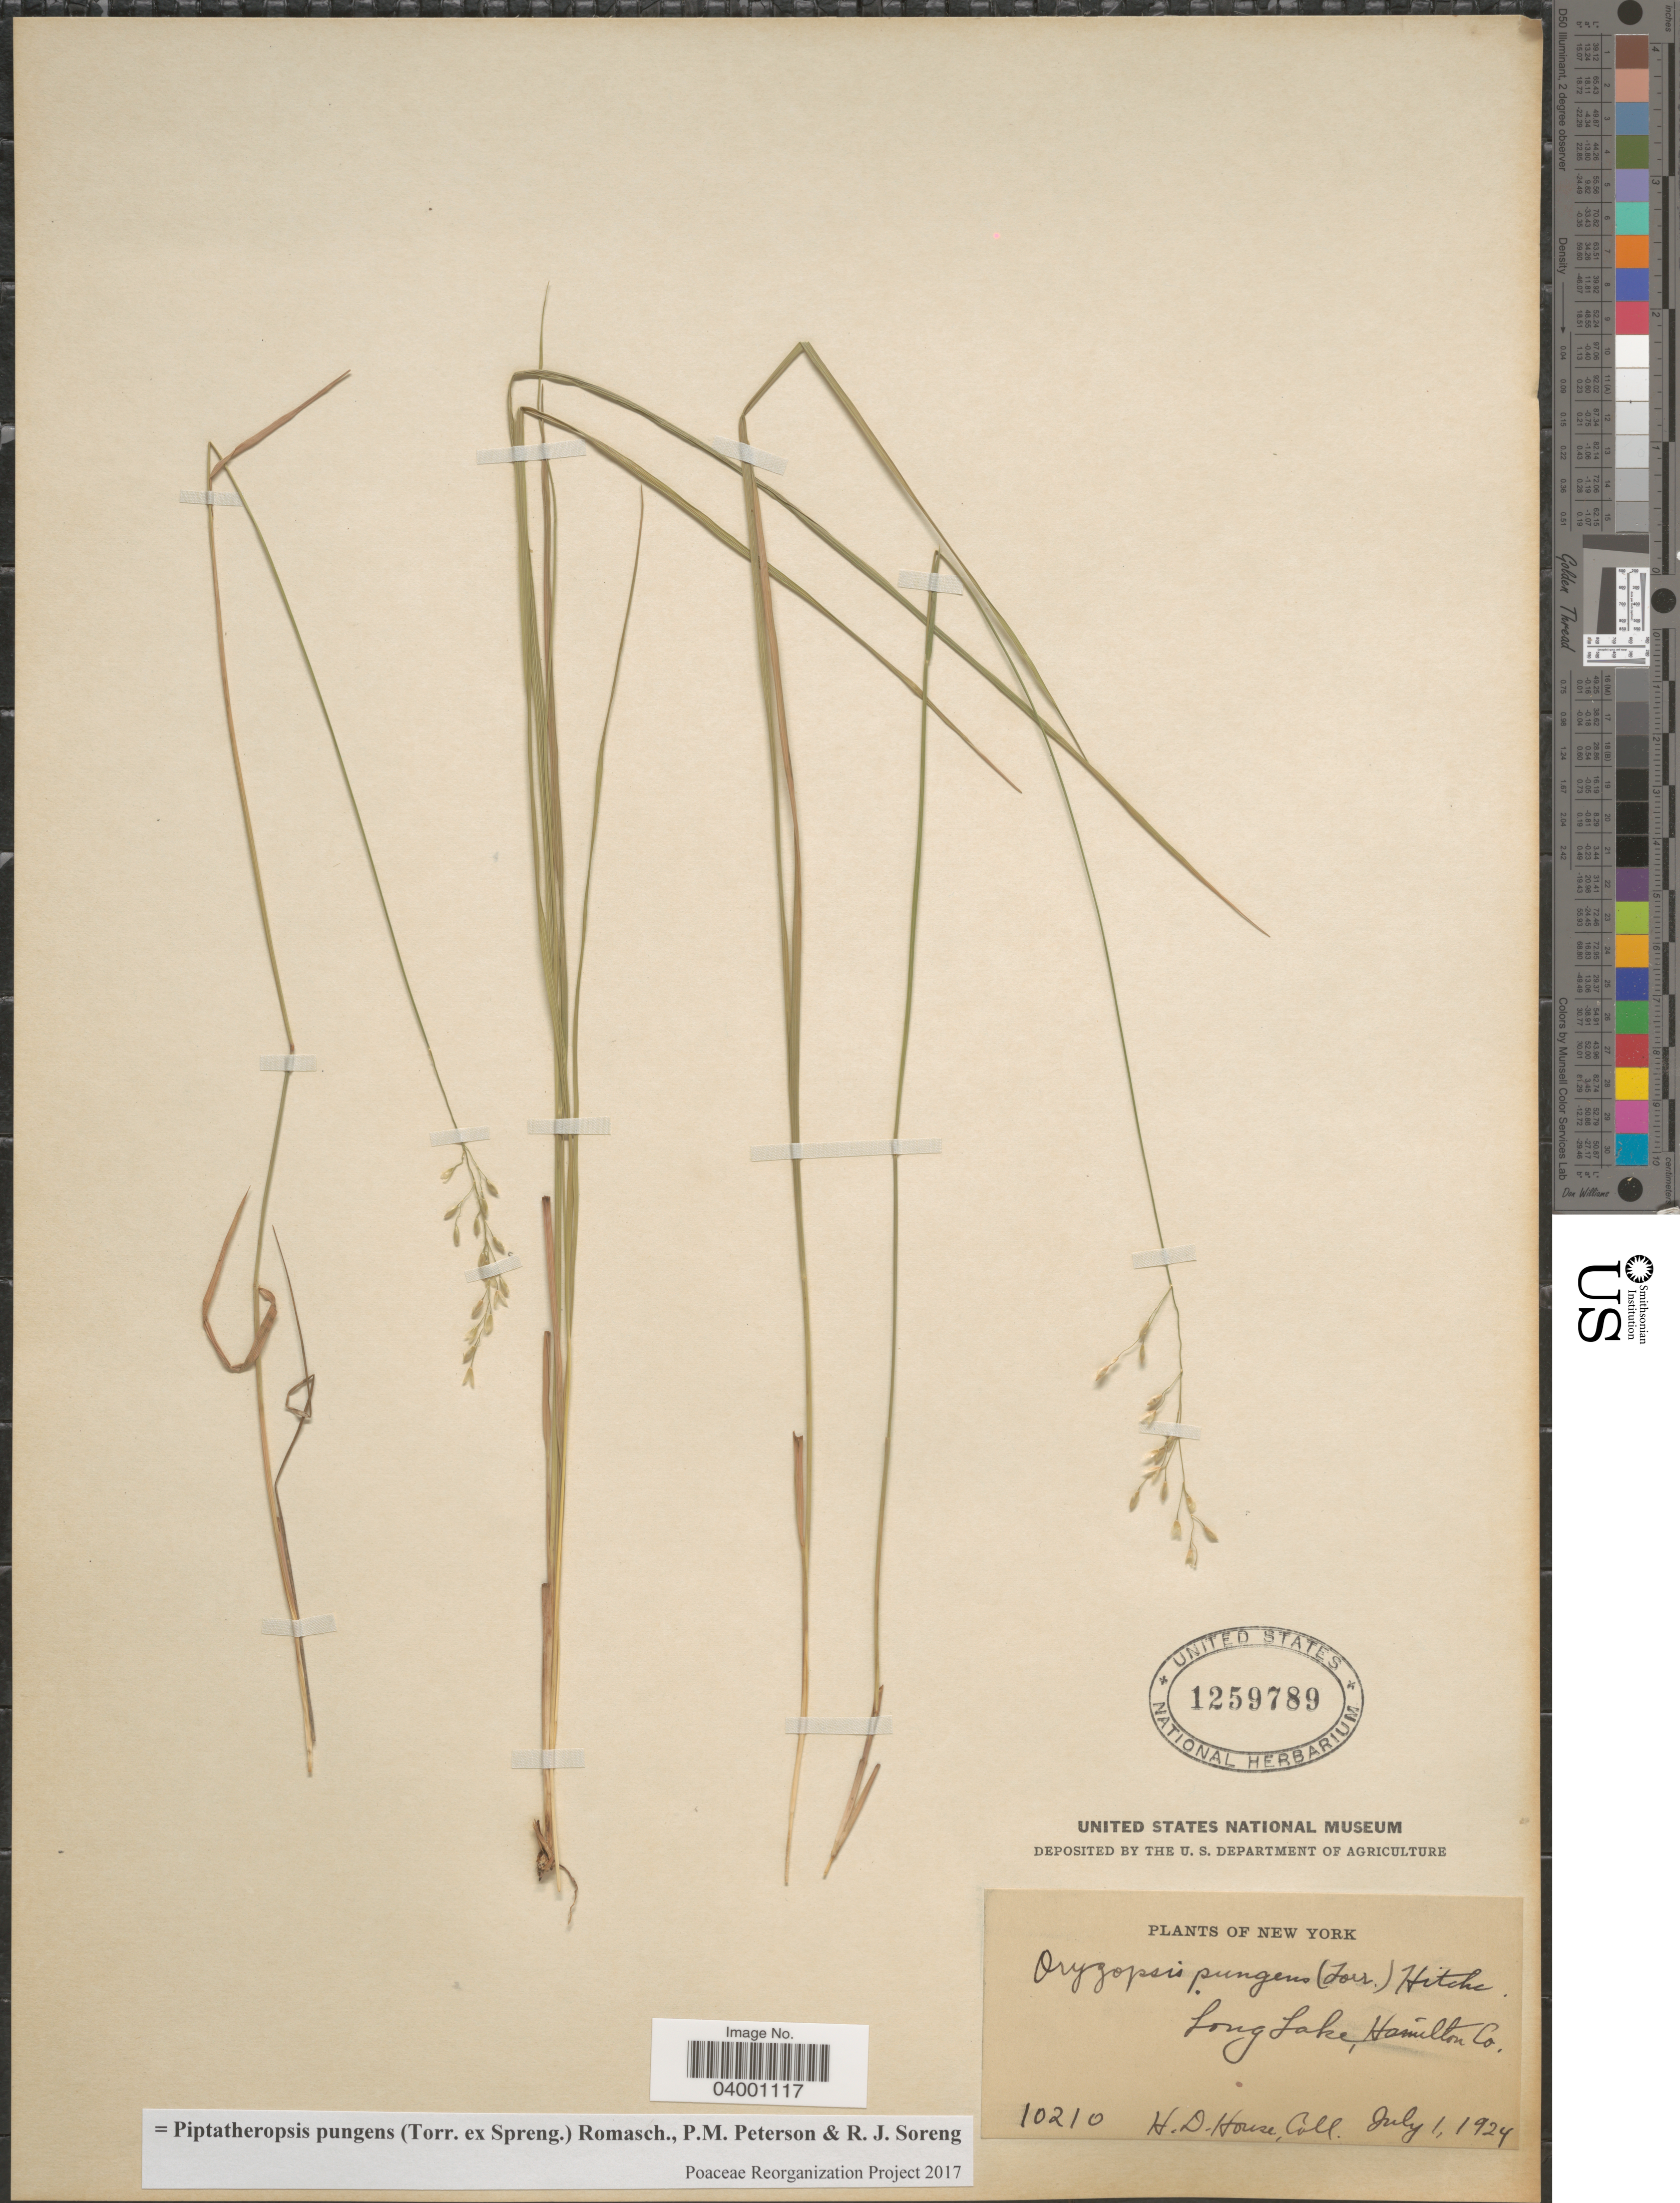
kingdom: Plantae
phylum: Tracheophyta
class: Liliopsida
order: Poales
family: Poaceae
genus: Piptatheropsis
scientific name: Piptatheropsis pungens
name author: (Torr. ex Spreng.) Romasch. et al.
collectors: H. D. House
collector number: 10210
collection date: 1924-07-01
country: United States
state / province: New York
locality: Long Lake, Hamilton Co.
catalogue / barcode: US 1259789